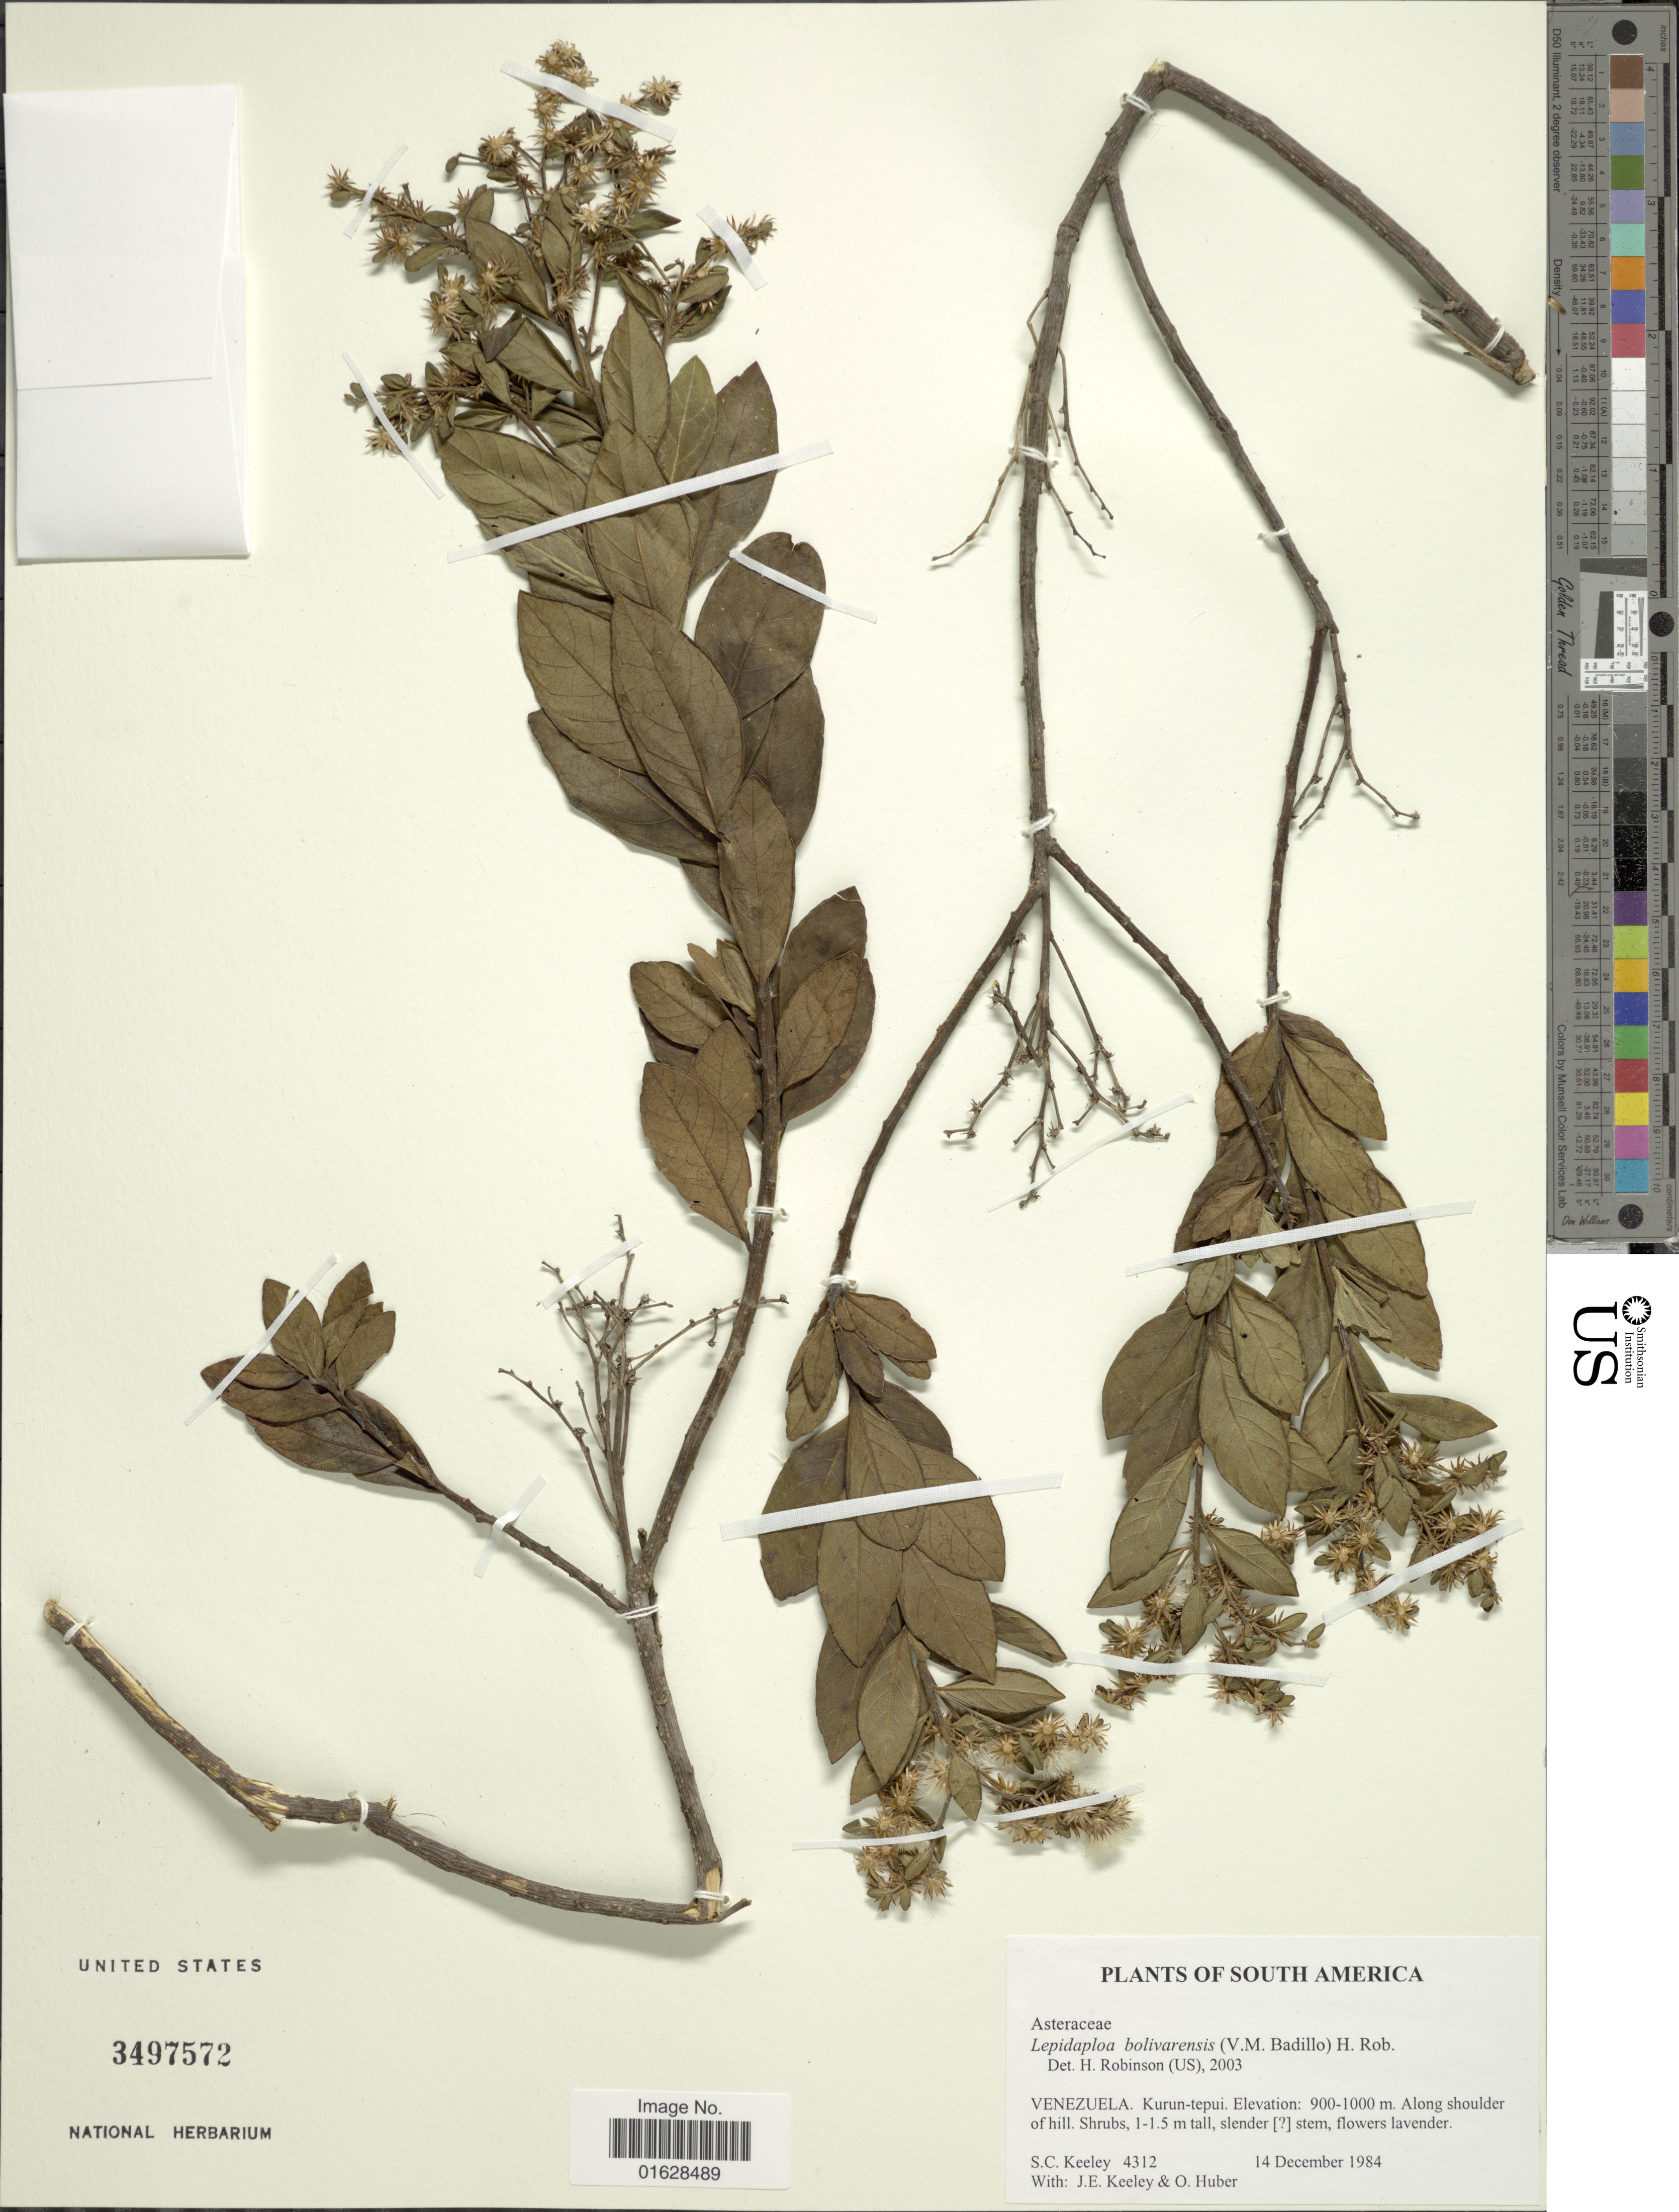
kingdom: Plantae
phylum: Tracheophyta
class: Magnoliopsida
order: Asterales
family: Asteraceae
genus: Lepidaploa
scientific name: Lepidaploa bolivarensis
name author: (V.M. Badillo) H. Rob.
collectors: S. C. Keeley, J. E. Keeley & O. Huber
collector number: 4312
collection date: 1984-12-14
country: Venezuela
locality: South America. Venezuela. Kurun-tepuii, Along shoulder of hill.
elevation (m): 900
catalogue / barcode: US 3497572